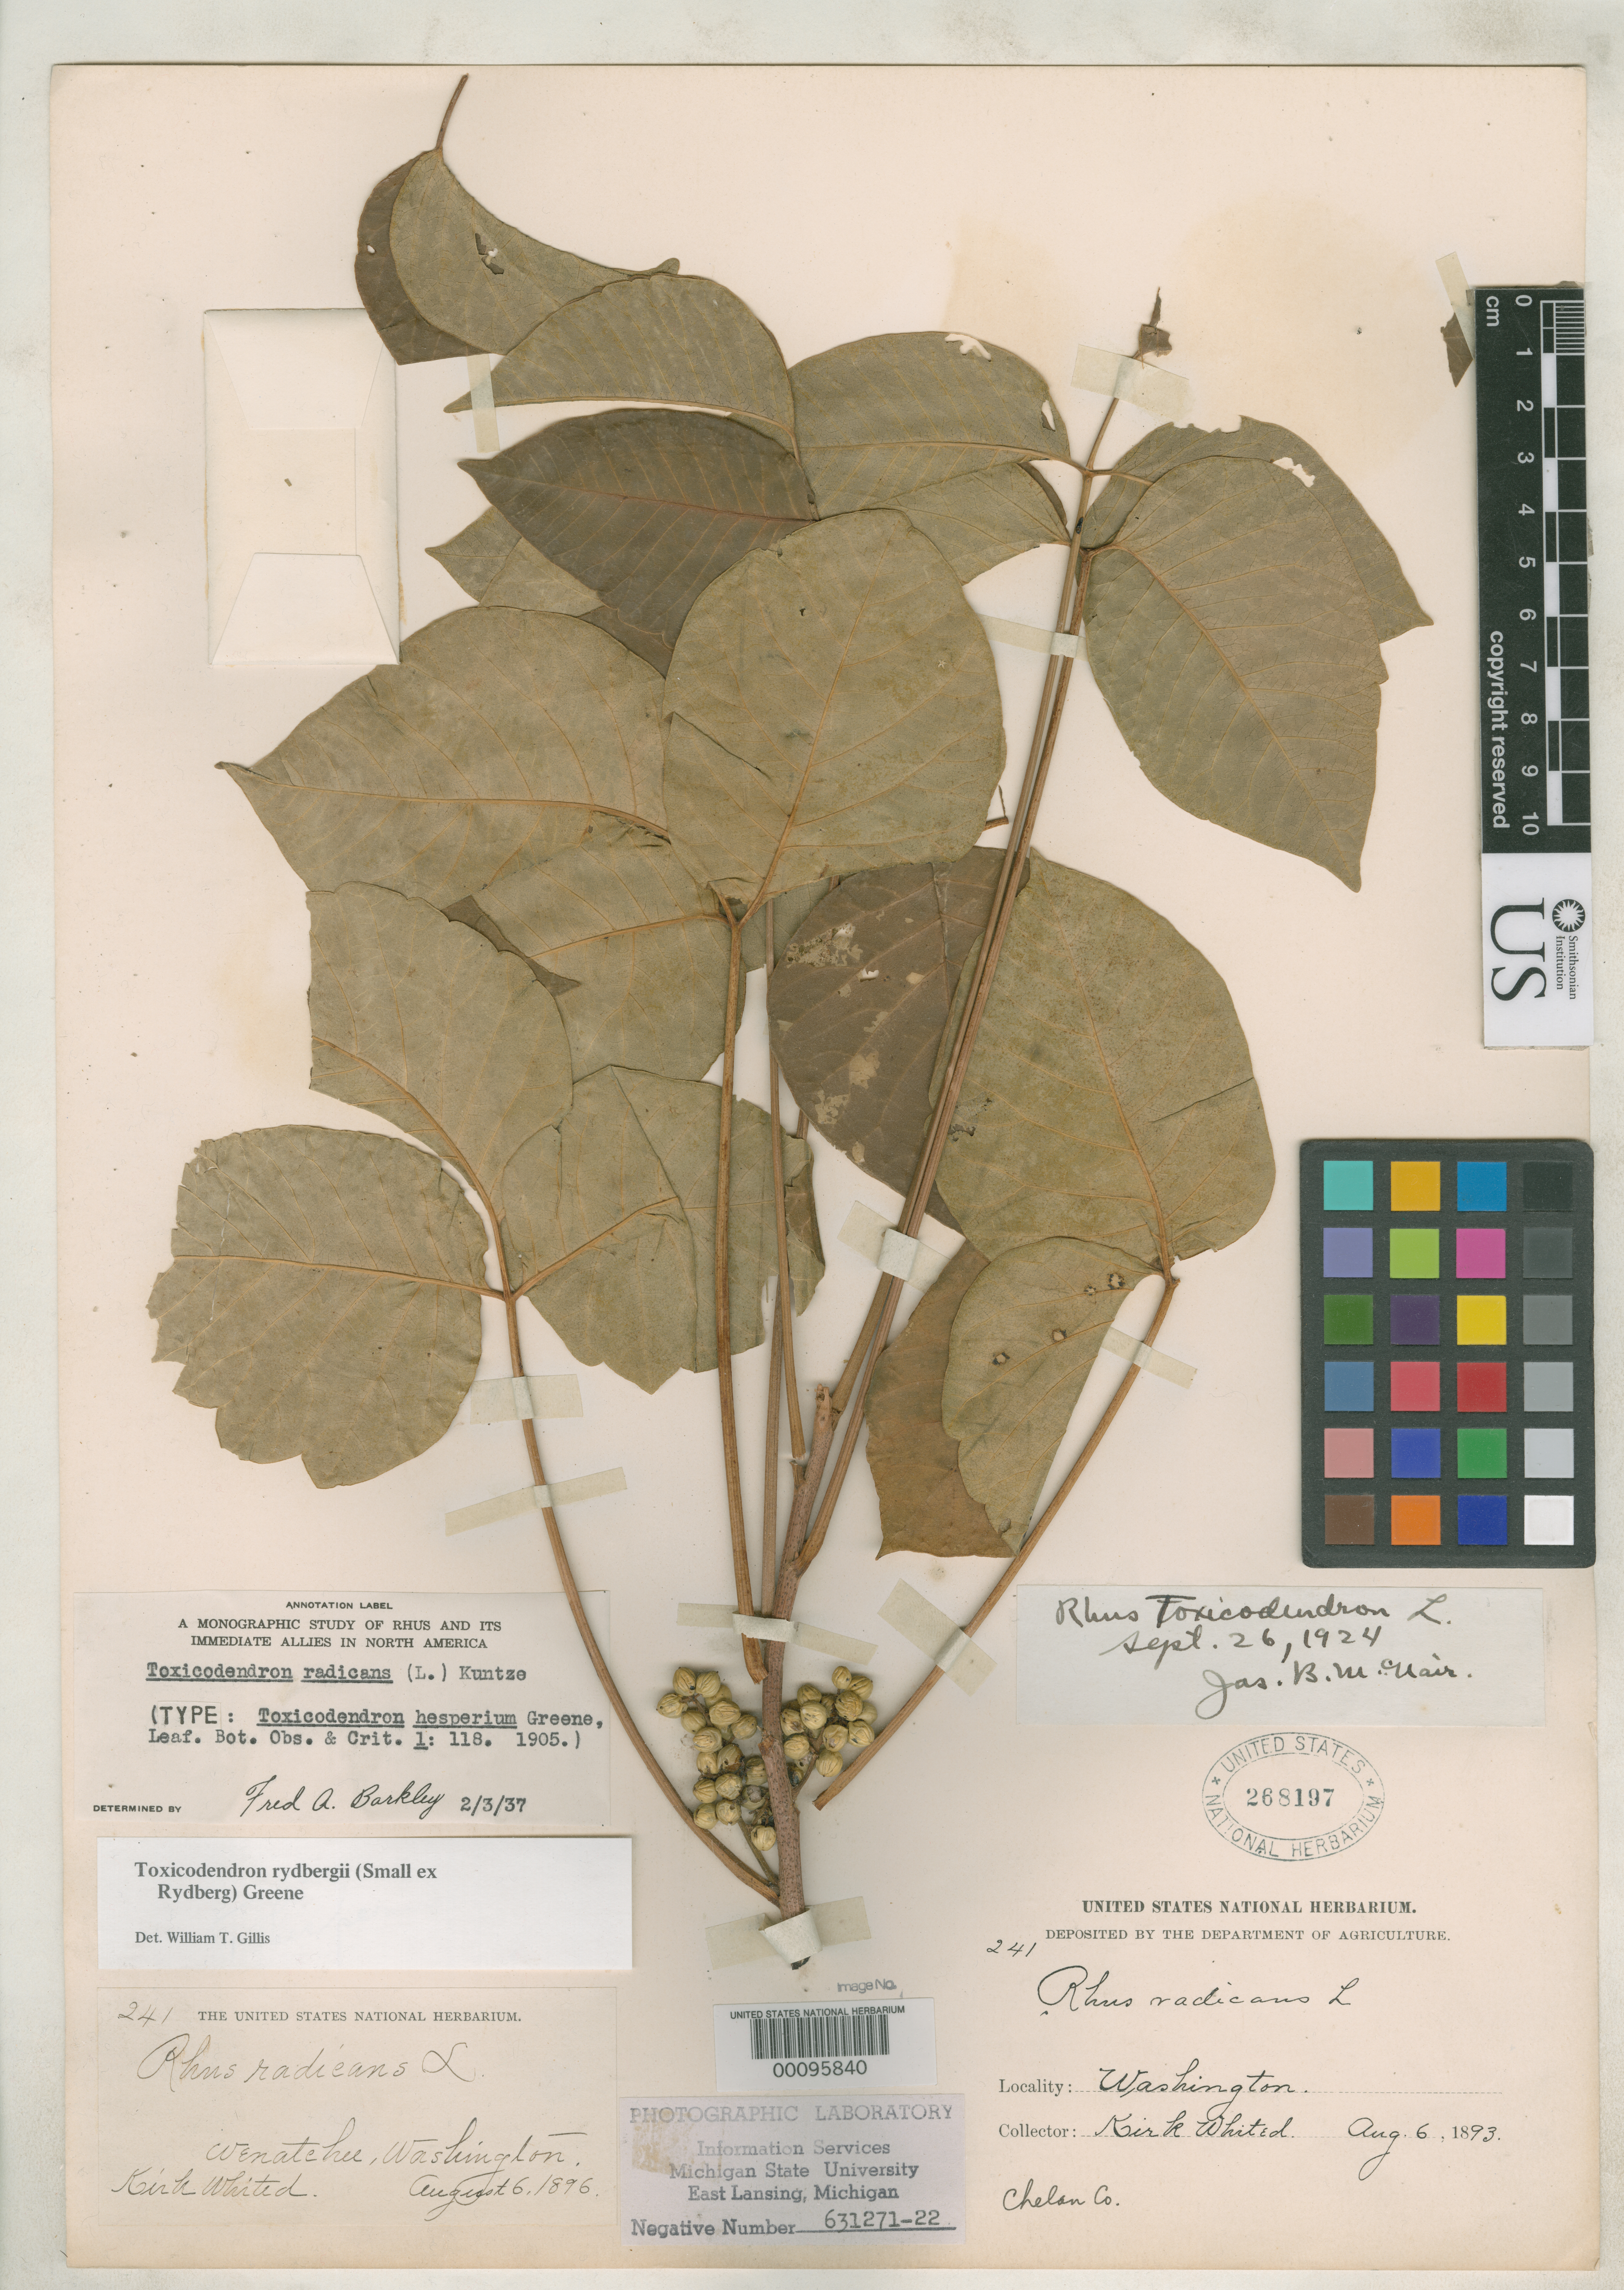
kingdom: Plantae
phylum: Tracheophyta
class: Magnoliopsida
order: Sapindales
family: Anacardiaceae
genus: Toxicodendron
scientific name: Toxicodendron hesperium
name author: Greene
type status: Holotype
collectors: K. Whited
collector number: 241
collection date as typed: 06 Aug 1896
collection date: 1896-08-06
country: United States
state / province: Washington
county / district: Chelan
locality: Wenatchee.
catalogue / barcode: US 268197